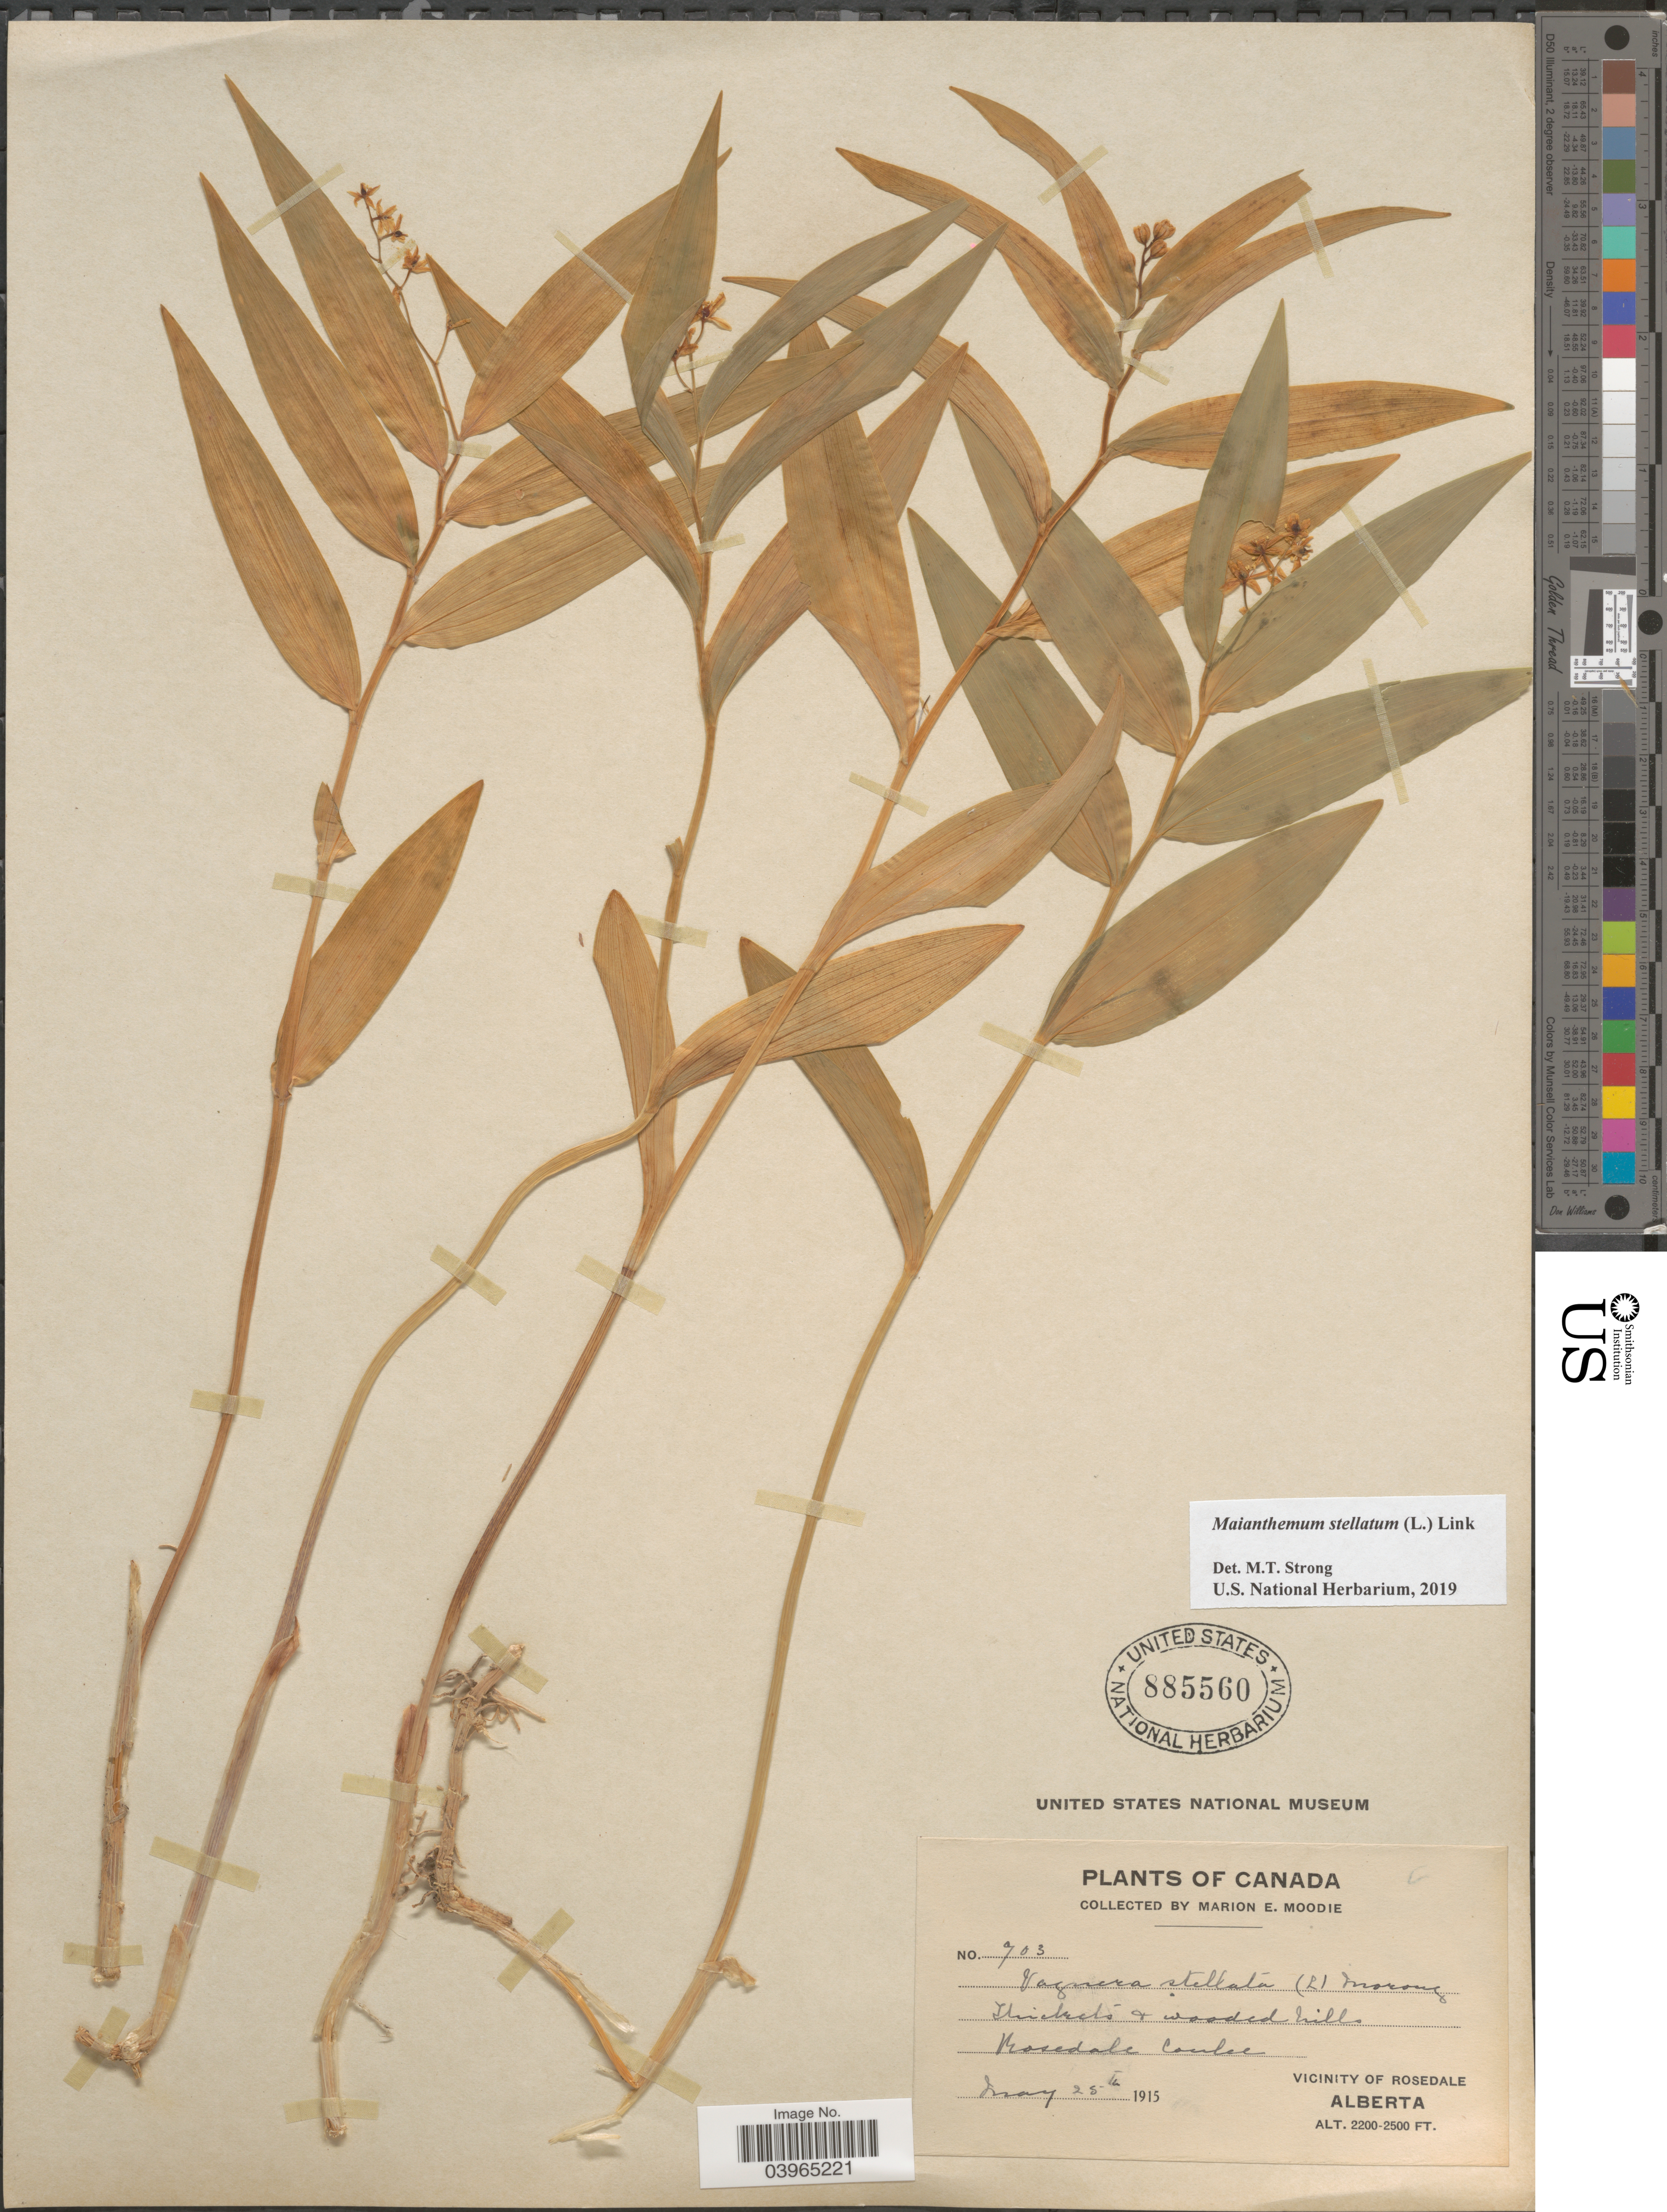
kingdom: Plantae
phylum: Tracheophyta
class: Liliopsida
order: Asparagales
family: Asparagaceae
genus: Maianthemum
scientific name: Maianthemum stellatum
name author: (L.) Link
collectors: M. E. Moodie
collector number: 703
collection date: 1915-05-25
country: Canada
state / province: Alberta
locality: Rosedale Coulee. Vicinity of Rosedale.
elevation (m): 671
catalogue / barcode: US 885560